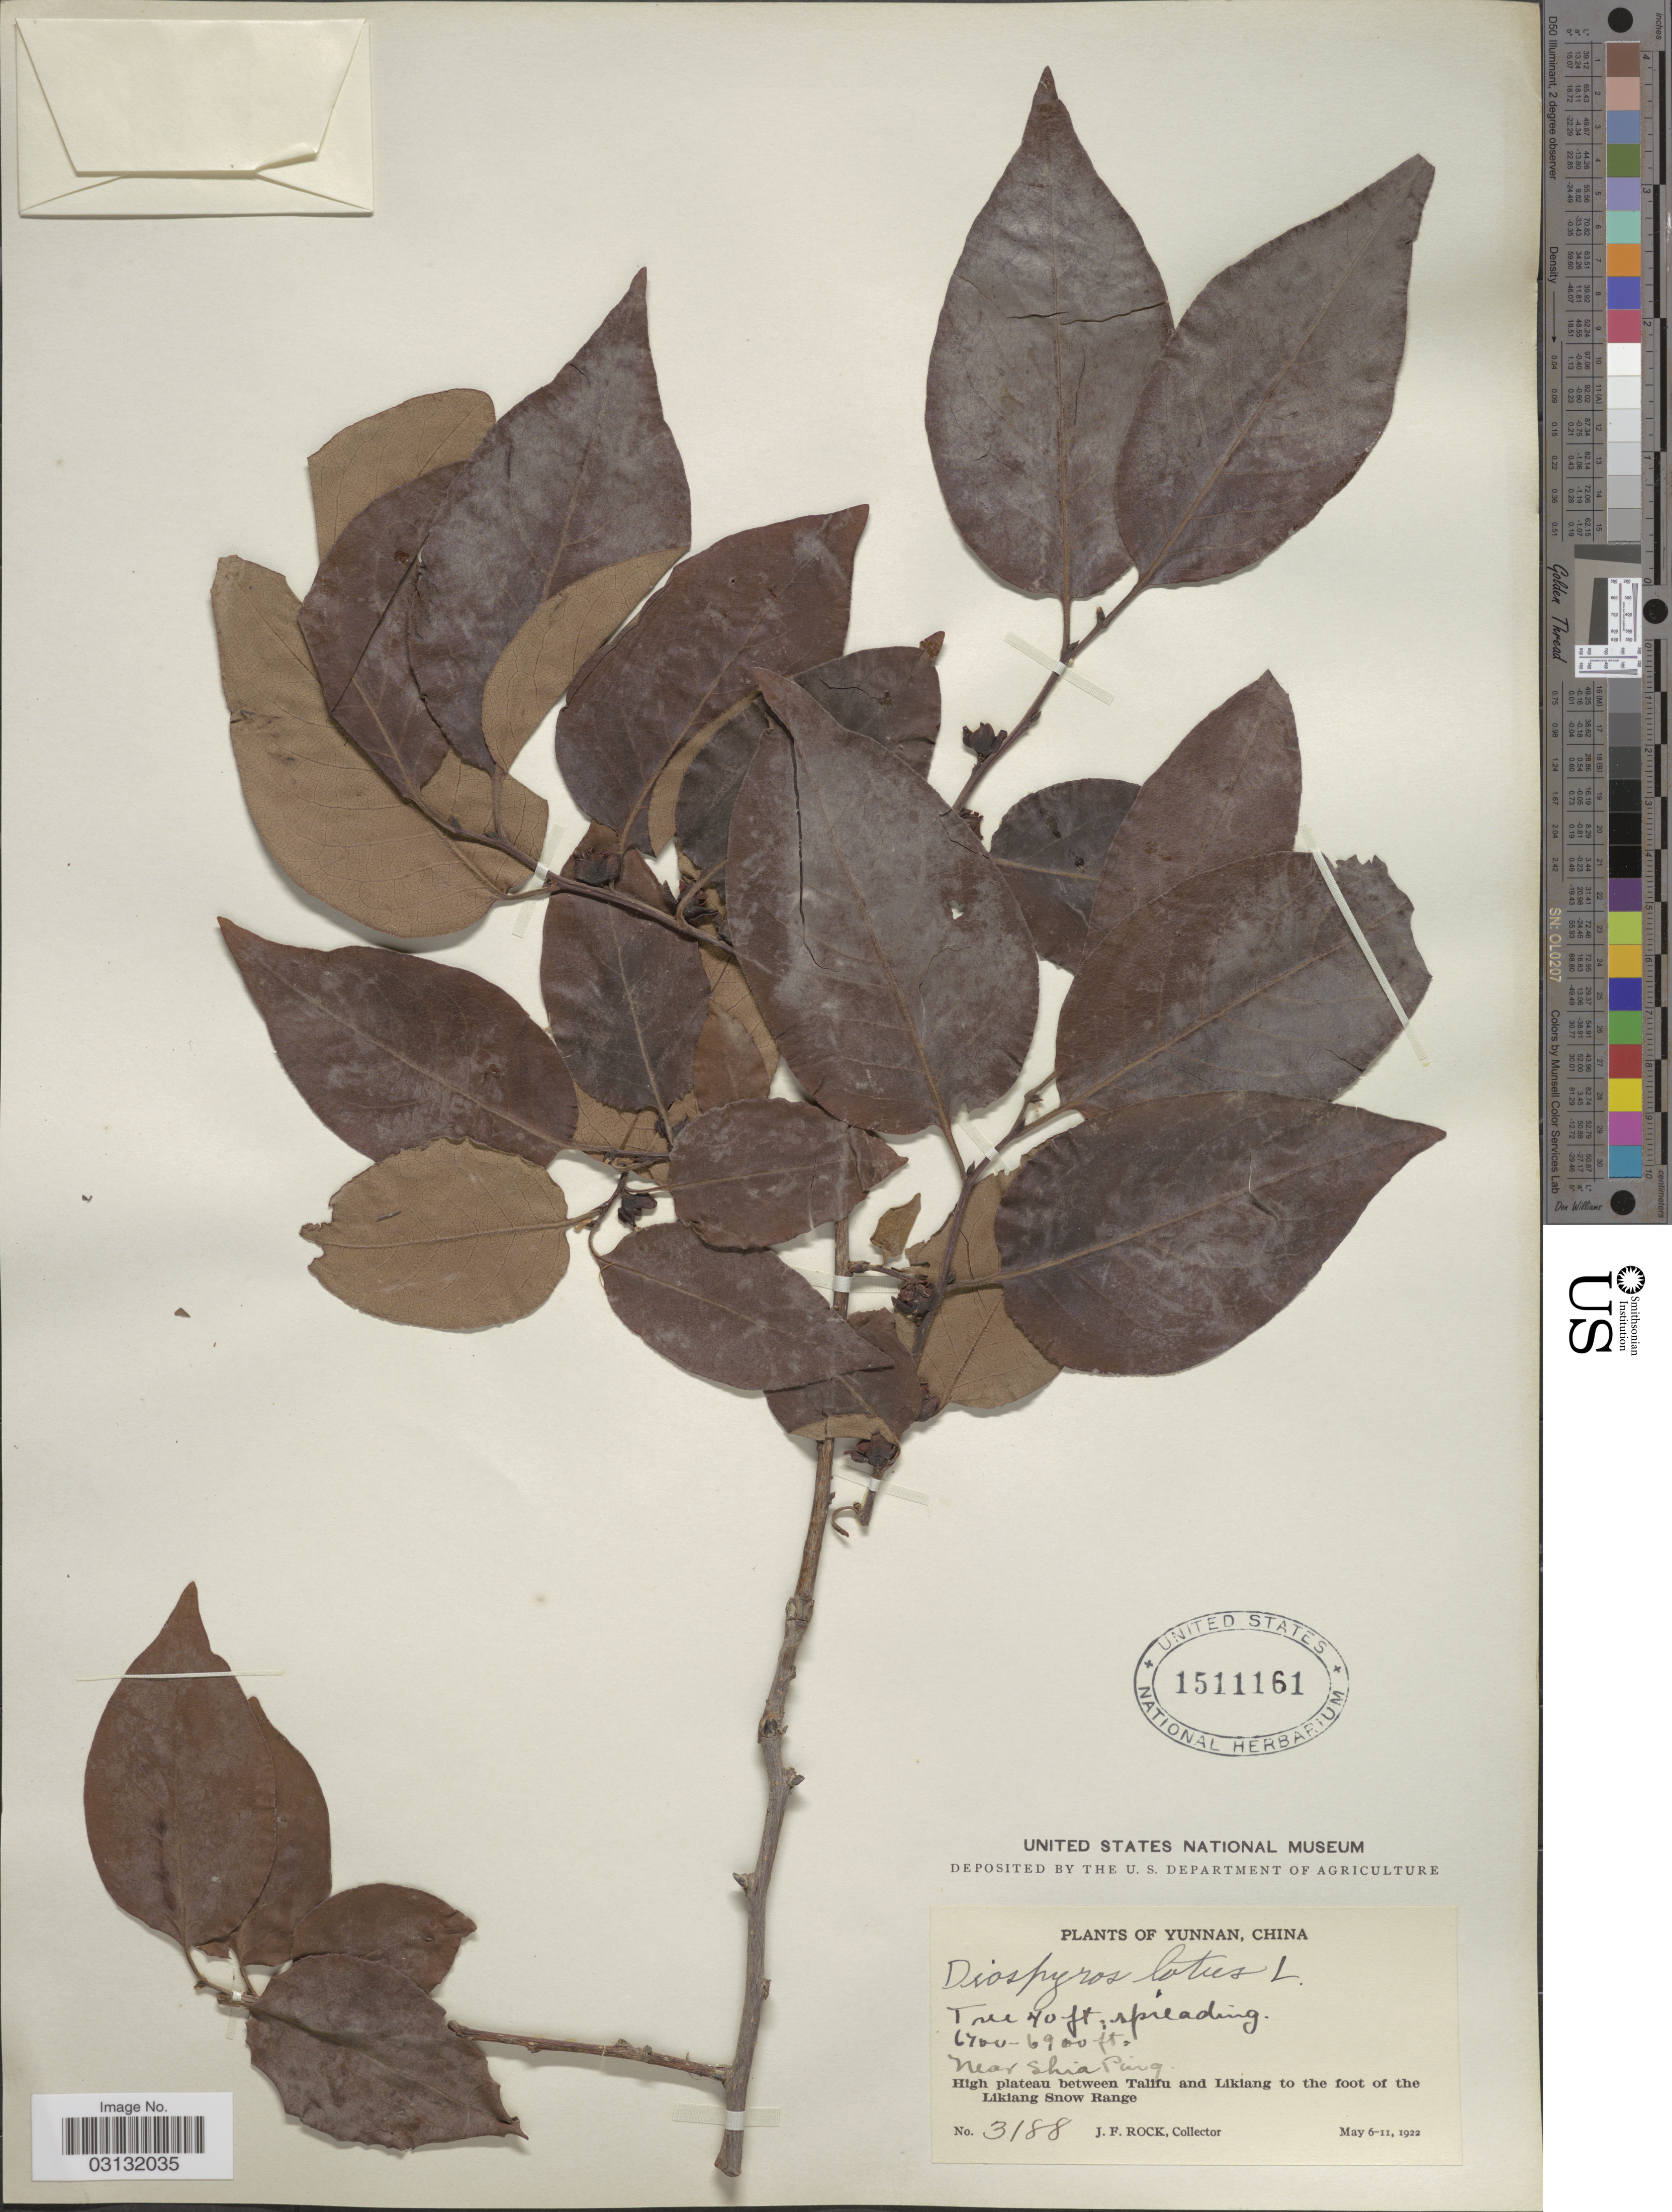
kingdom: Plantae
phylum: Tracheophyta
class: Magnoliopsida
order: Ericales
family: Ebenaceae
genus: Diospyros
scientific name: Diospyros lotus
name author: L.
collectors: J. Rock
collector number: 3188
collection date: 1922-05-06/1922-05-11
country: China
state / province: Yunnan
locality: Near Shia Ping, High plateau between Talifu and Likiang to the foot of the Likiang Snow Range.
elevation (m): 2042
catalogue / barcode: US 1511161